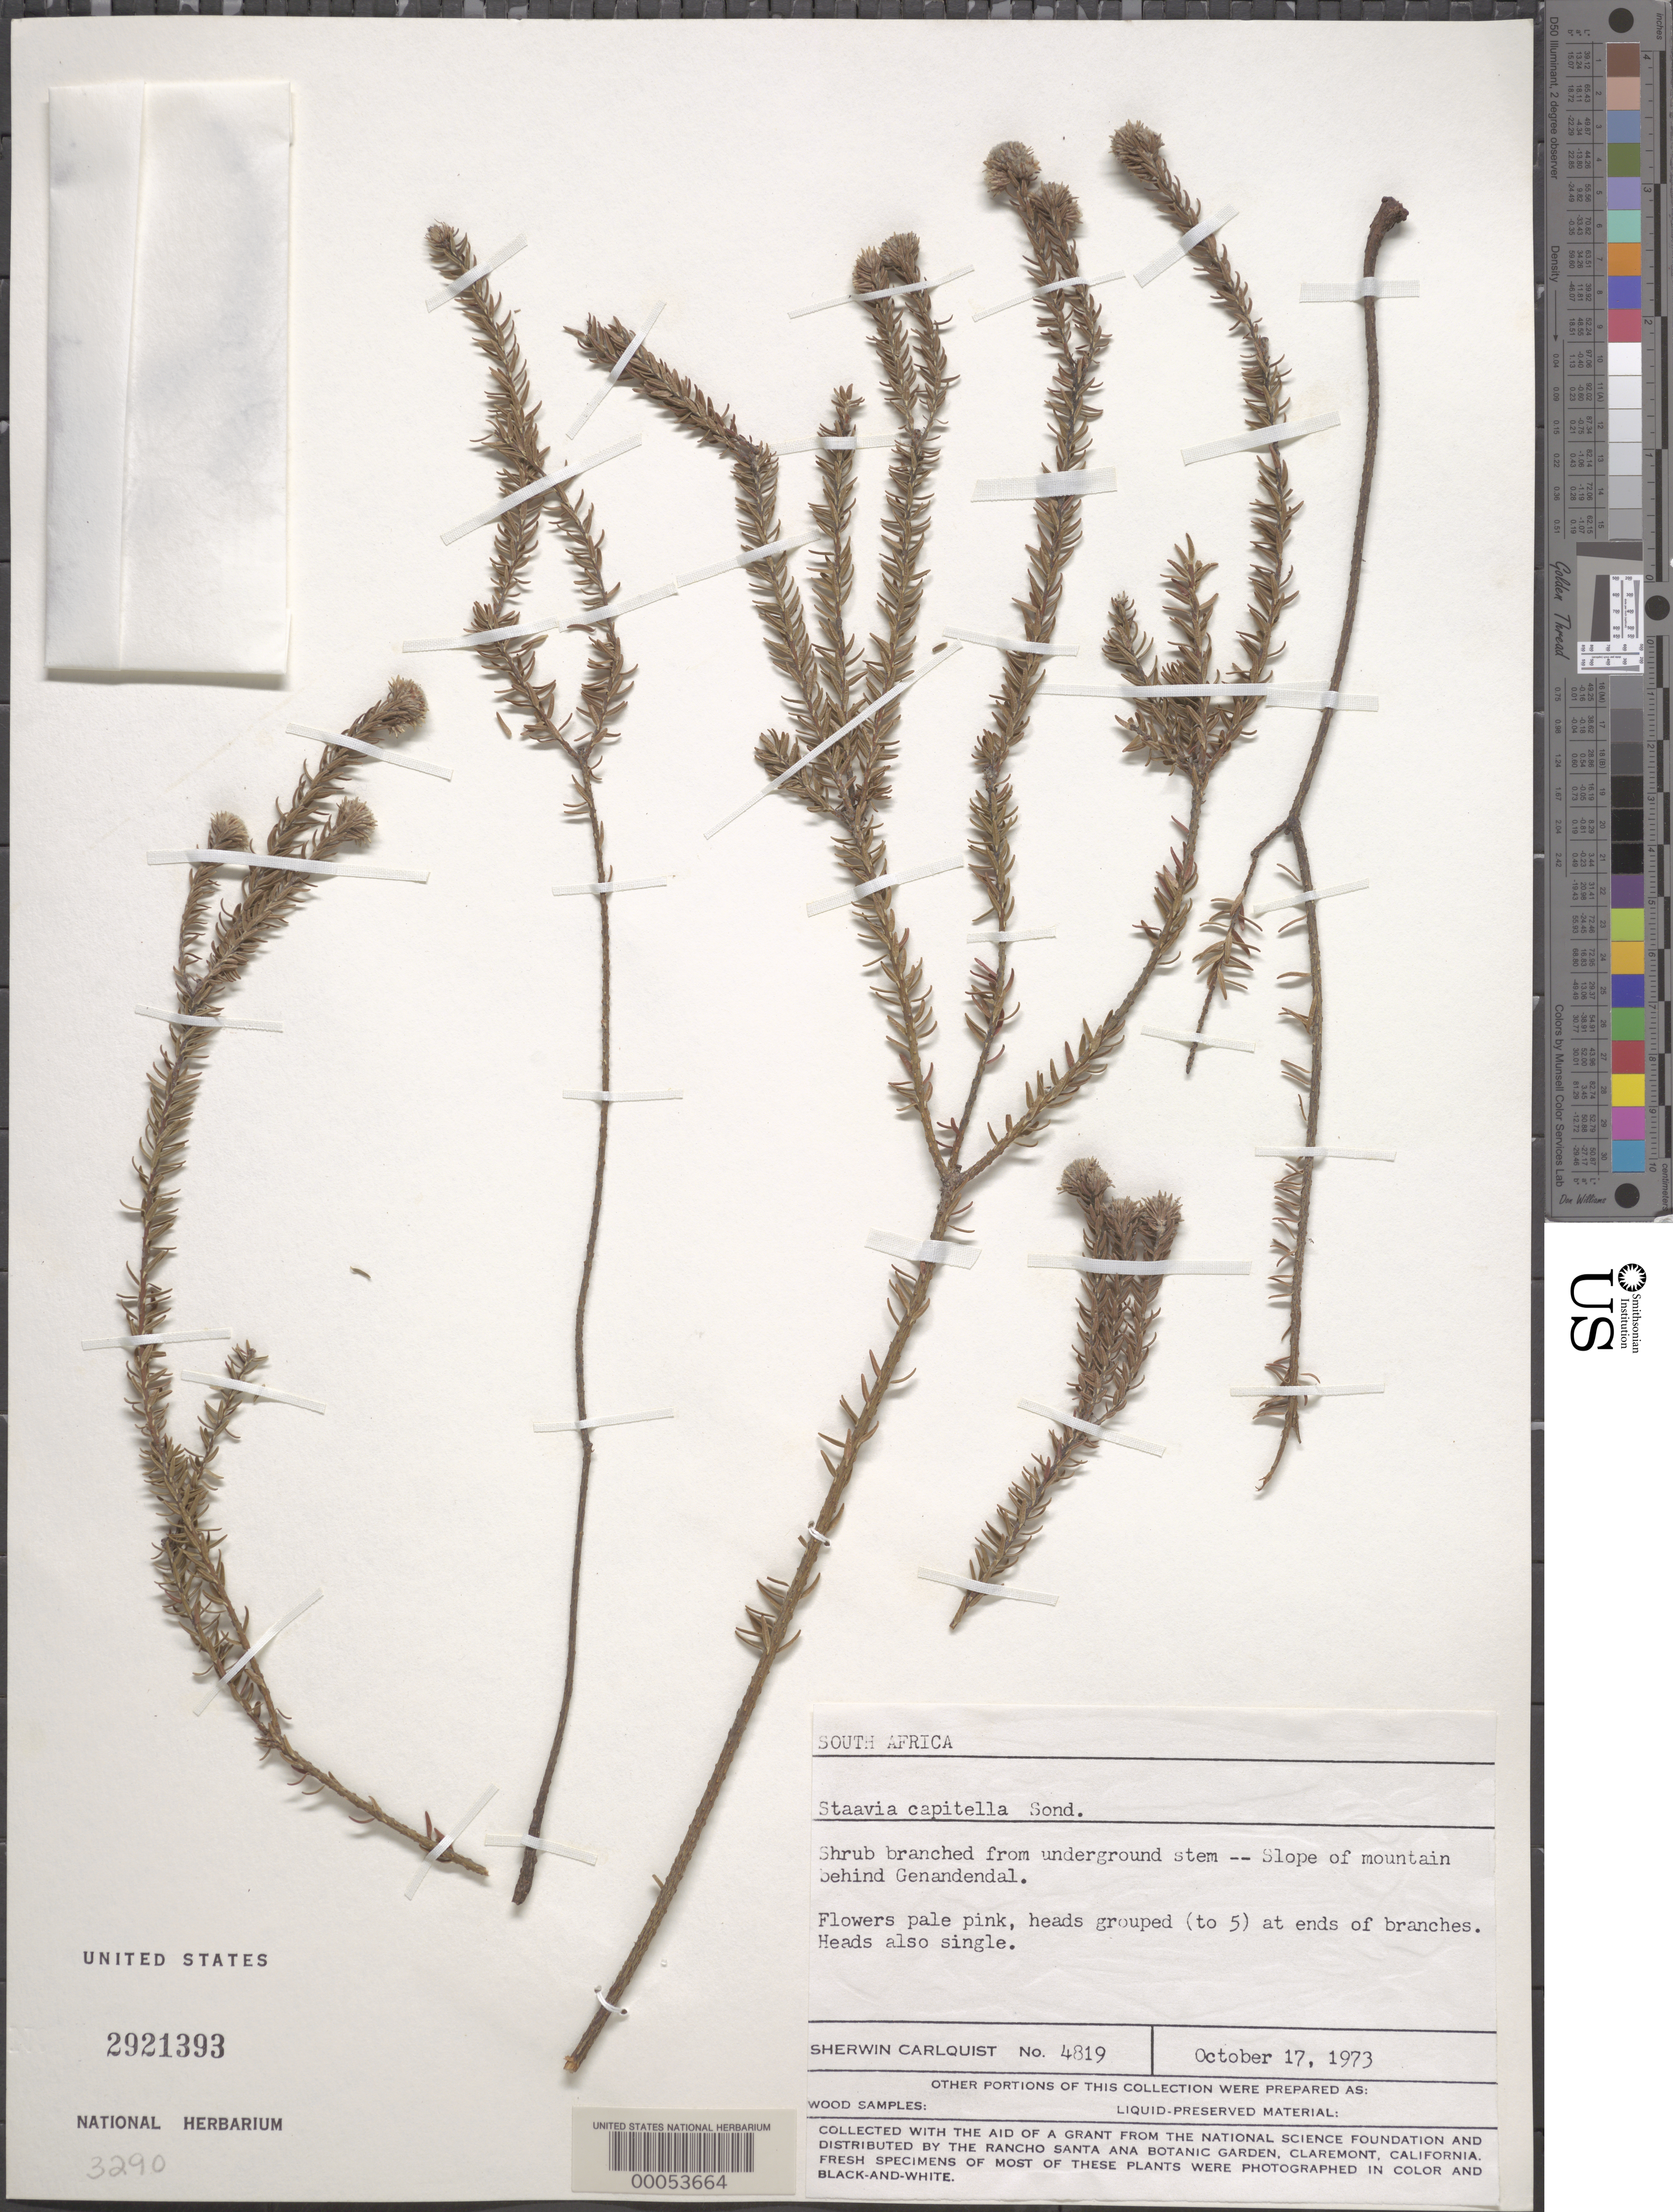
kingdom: Plantae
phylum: Tracheophyta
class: Magnoliopsida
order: Bruniales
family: Bruniaceae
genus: Staavia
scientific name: Staavia capitella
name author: (Thunb.) Sond.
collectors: S. Carlquist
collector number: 4819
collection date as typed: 17 Oct 1973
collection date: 1973-10-17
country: South Africa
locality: Genandendal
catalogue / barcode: US 2921393